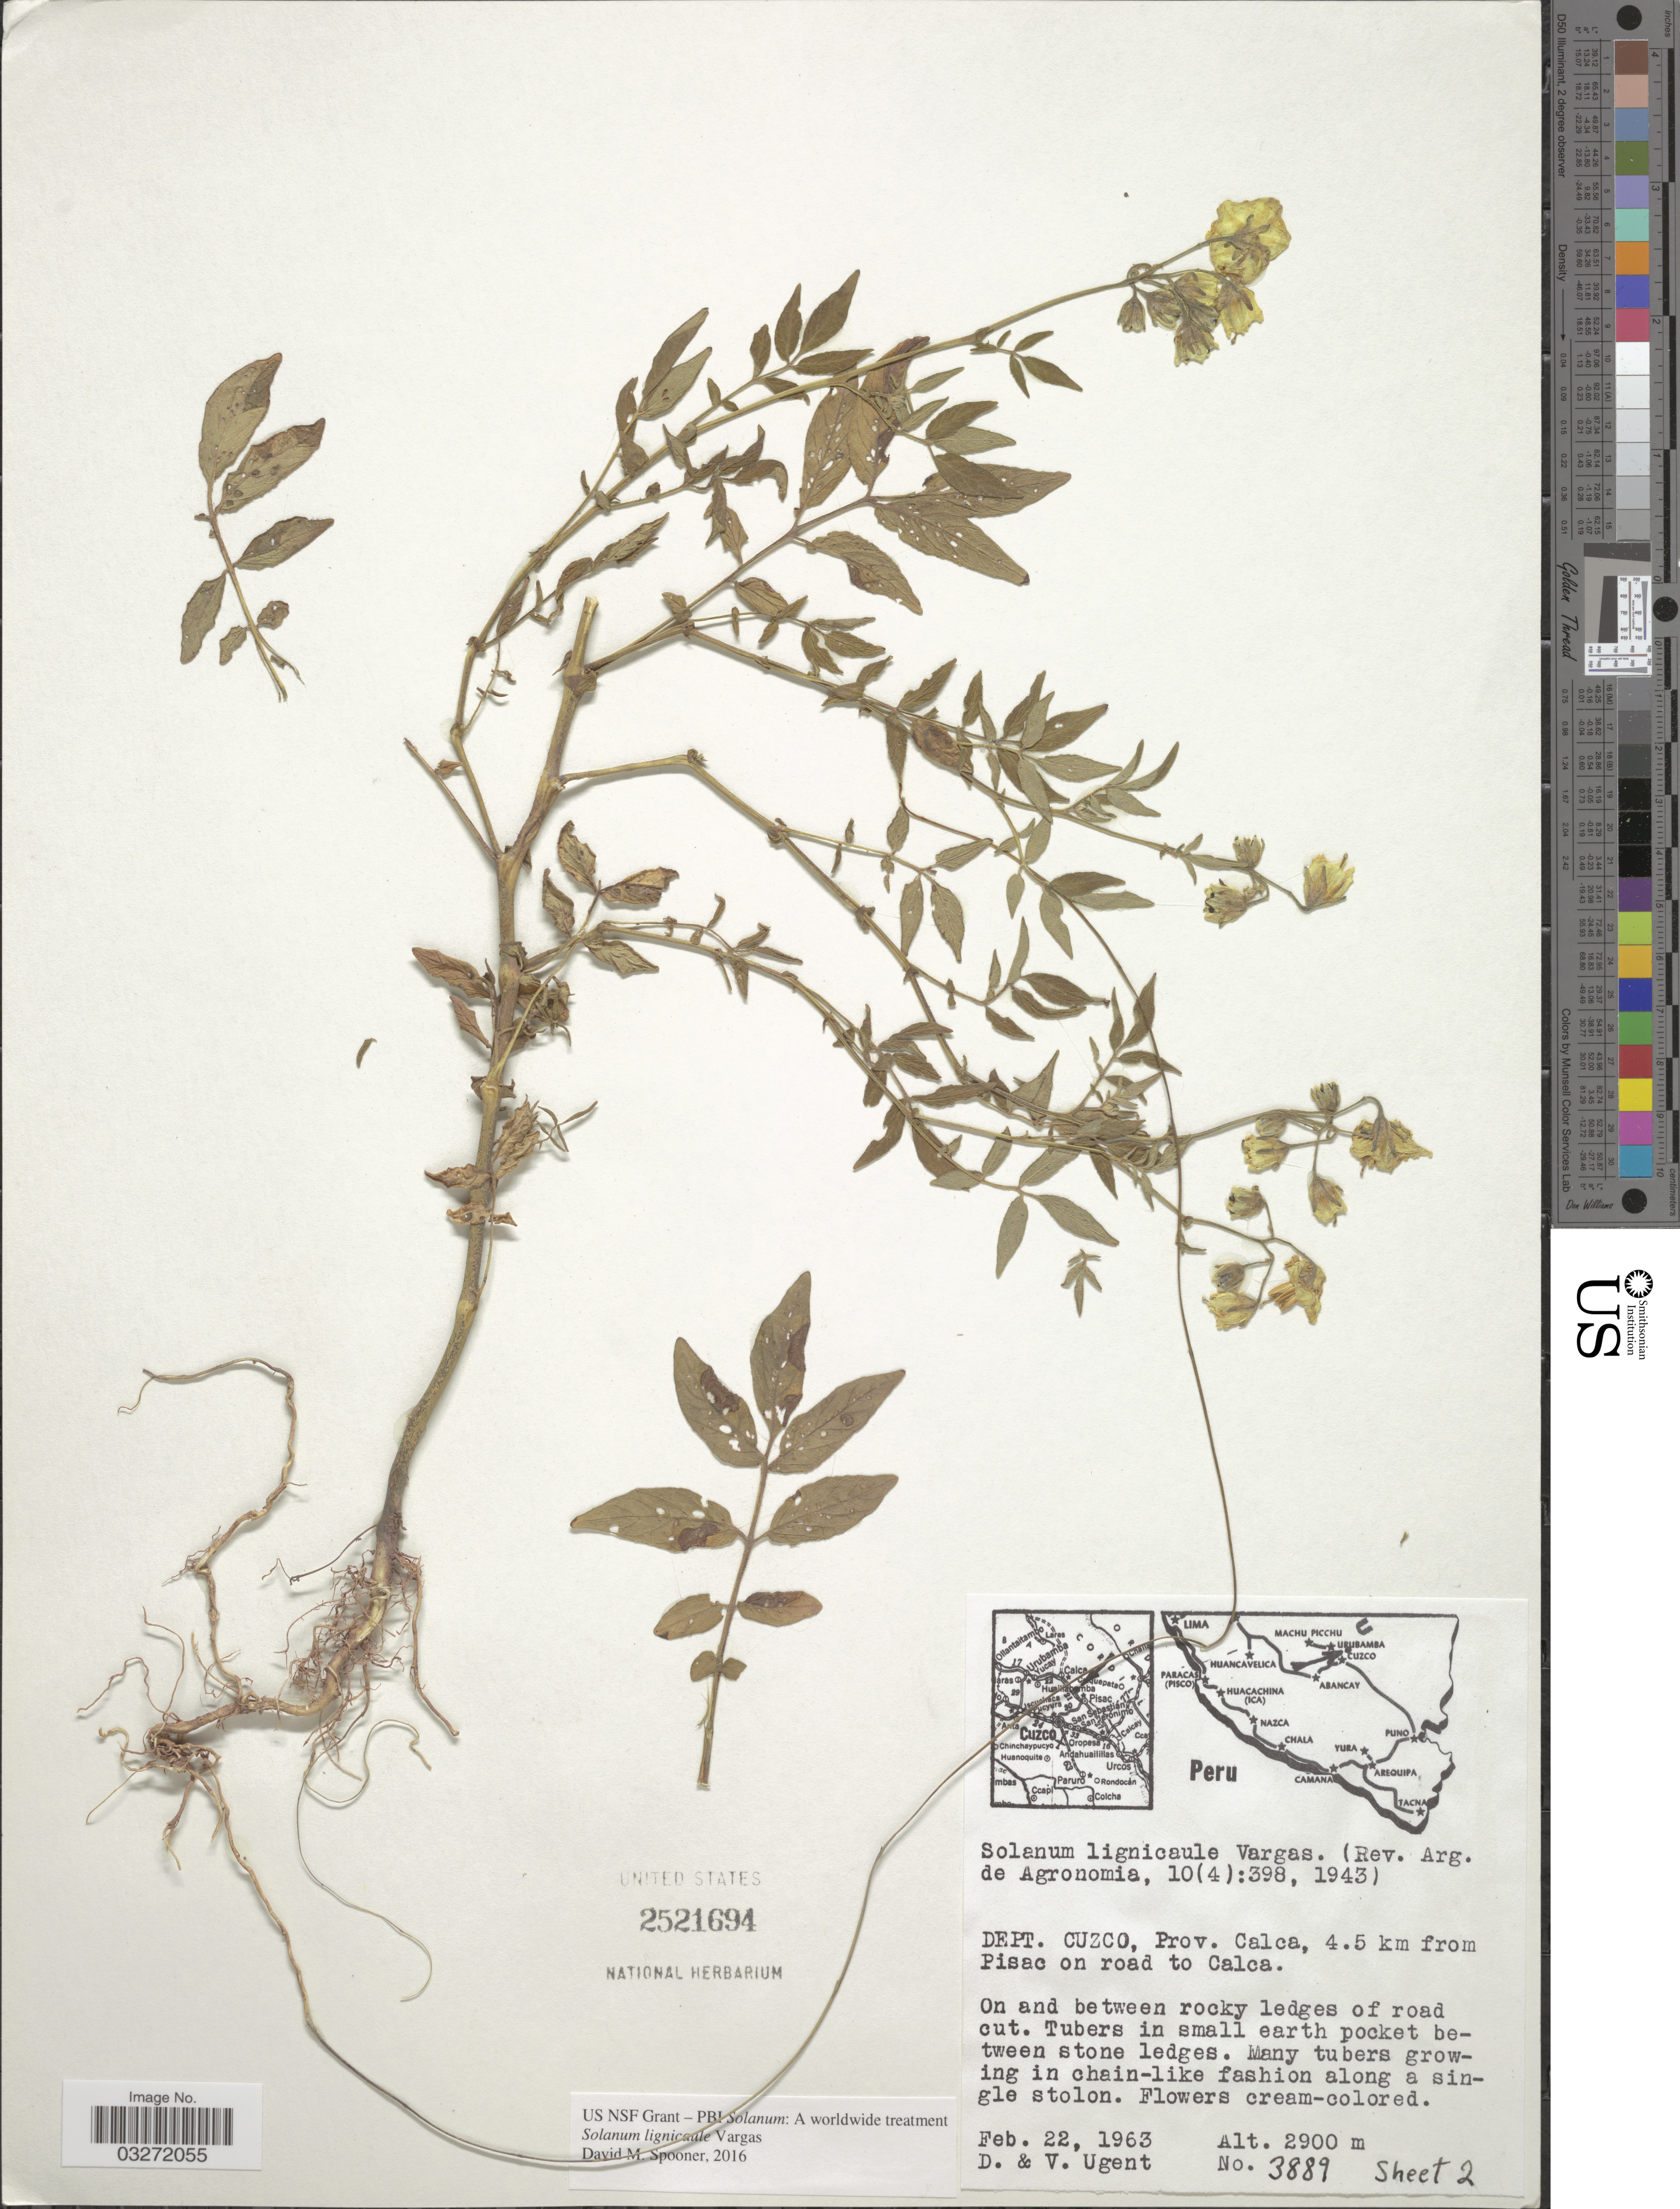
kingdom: Plantae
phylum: Tracheophyta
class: Magnoliopsida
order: Solanales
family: Solanaceae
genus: Solanum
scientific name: Solanum lignicaule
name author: Vargas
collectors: D. Ugent & V. Ugent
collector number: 3889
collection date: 1963-02-22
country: Peru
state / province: Cusco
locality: Dept. Cuzco, Prov. Calca, 4.5 km from Pisac on road to Calca.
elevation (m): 2900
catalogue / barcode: US 2521694